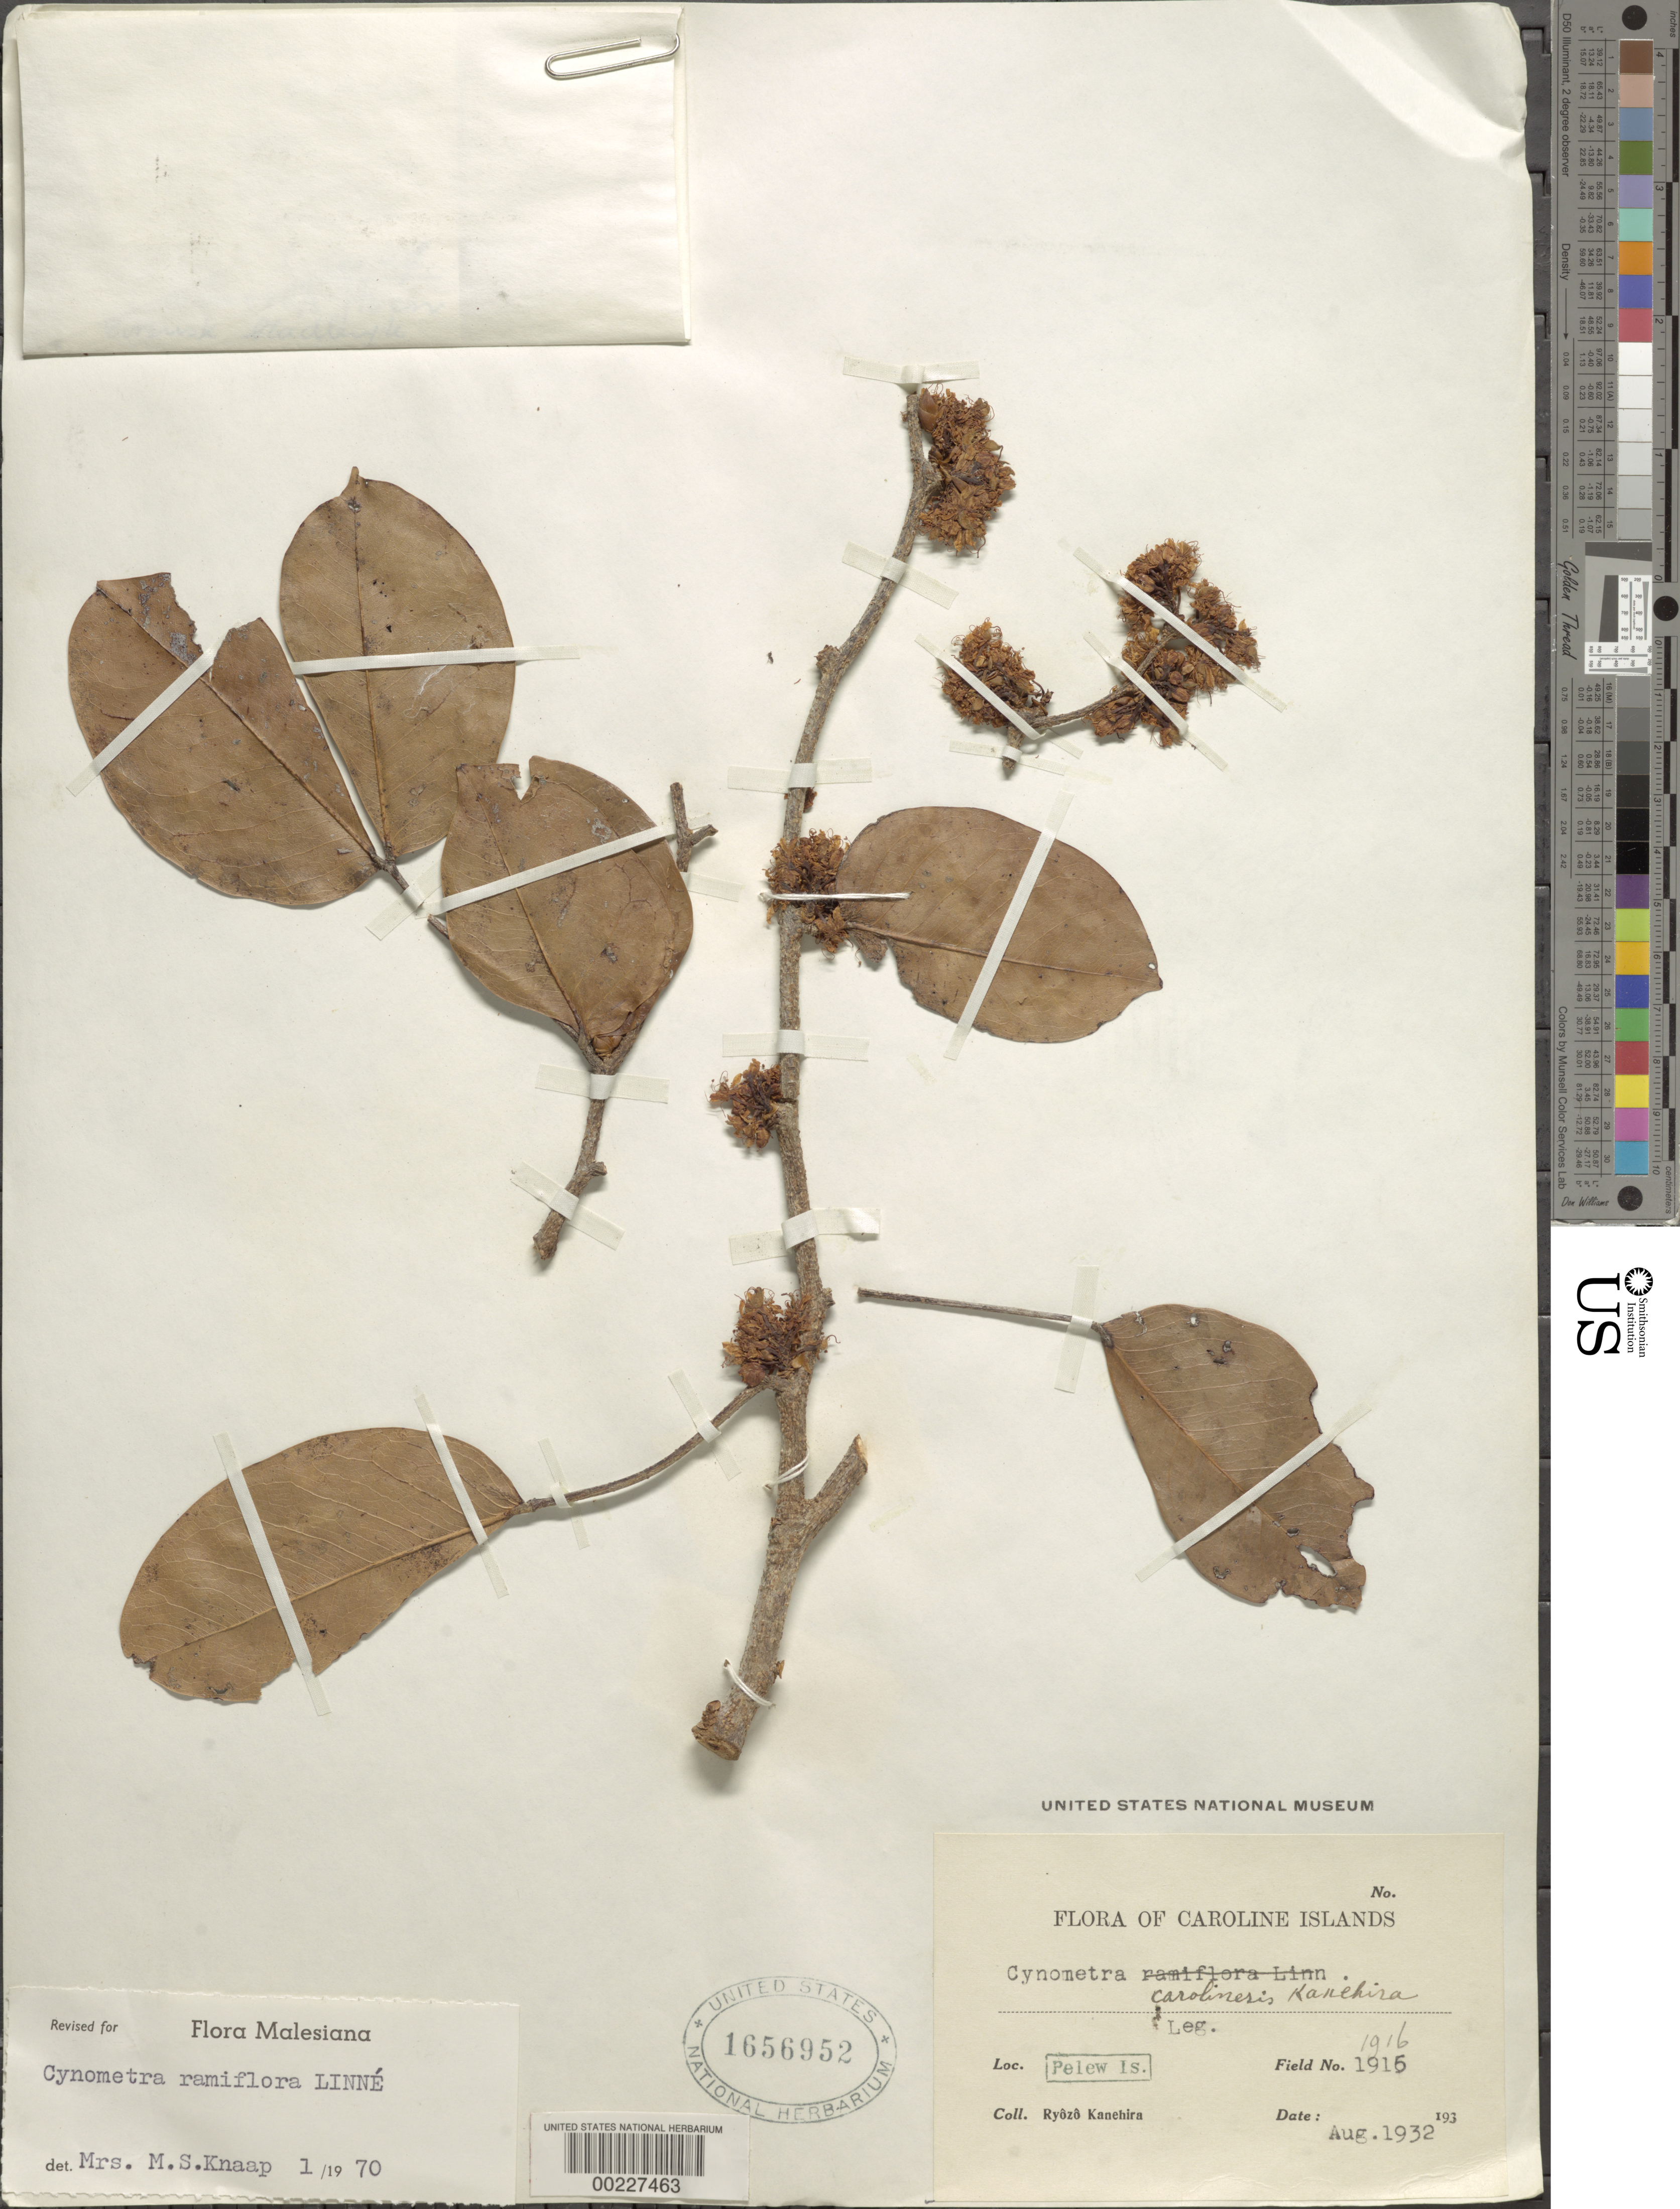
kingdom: Plantae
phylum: Tracheophyta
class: Magnoliopsida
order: Fabales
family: Fabaceae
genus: Cynometra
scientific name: Cynometra ramiflora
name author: L.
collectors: R. Kanehira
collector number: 1916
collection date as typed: Aug 1932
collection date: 1932-08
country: Palau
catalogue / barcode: US 1656952